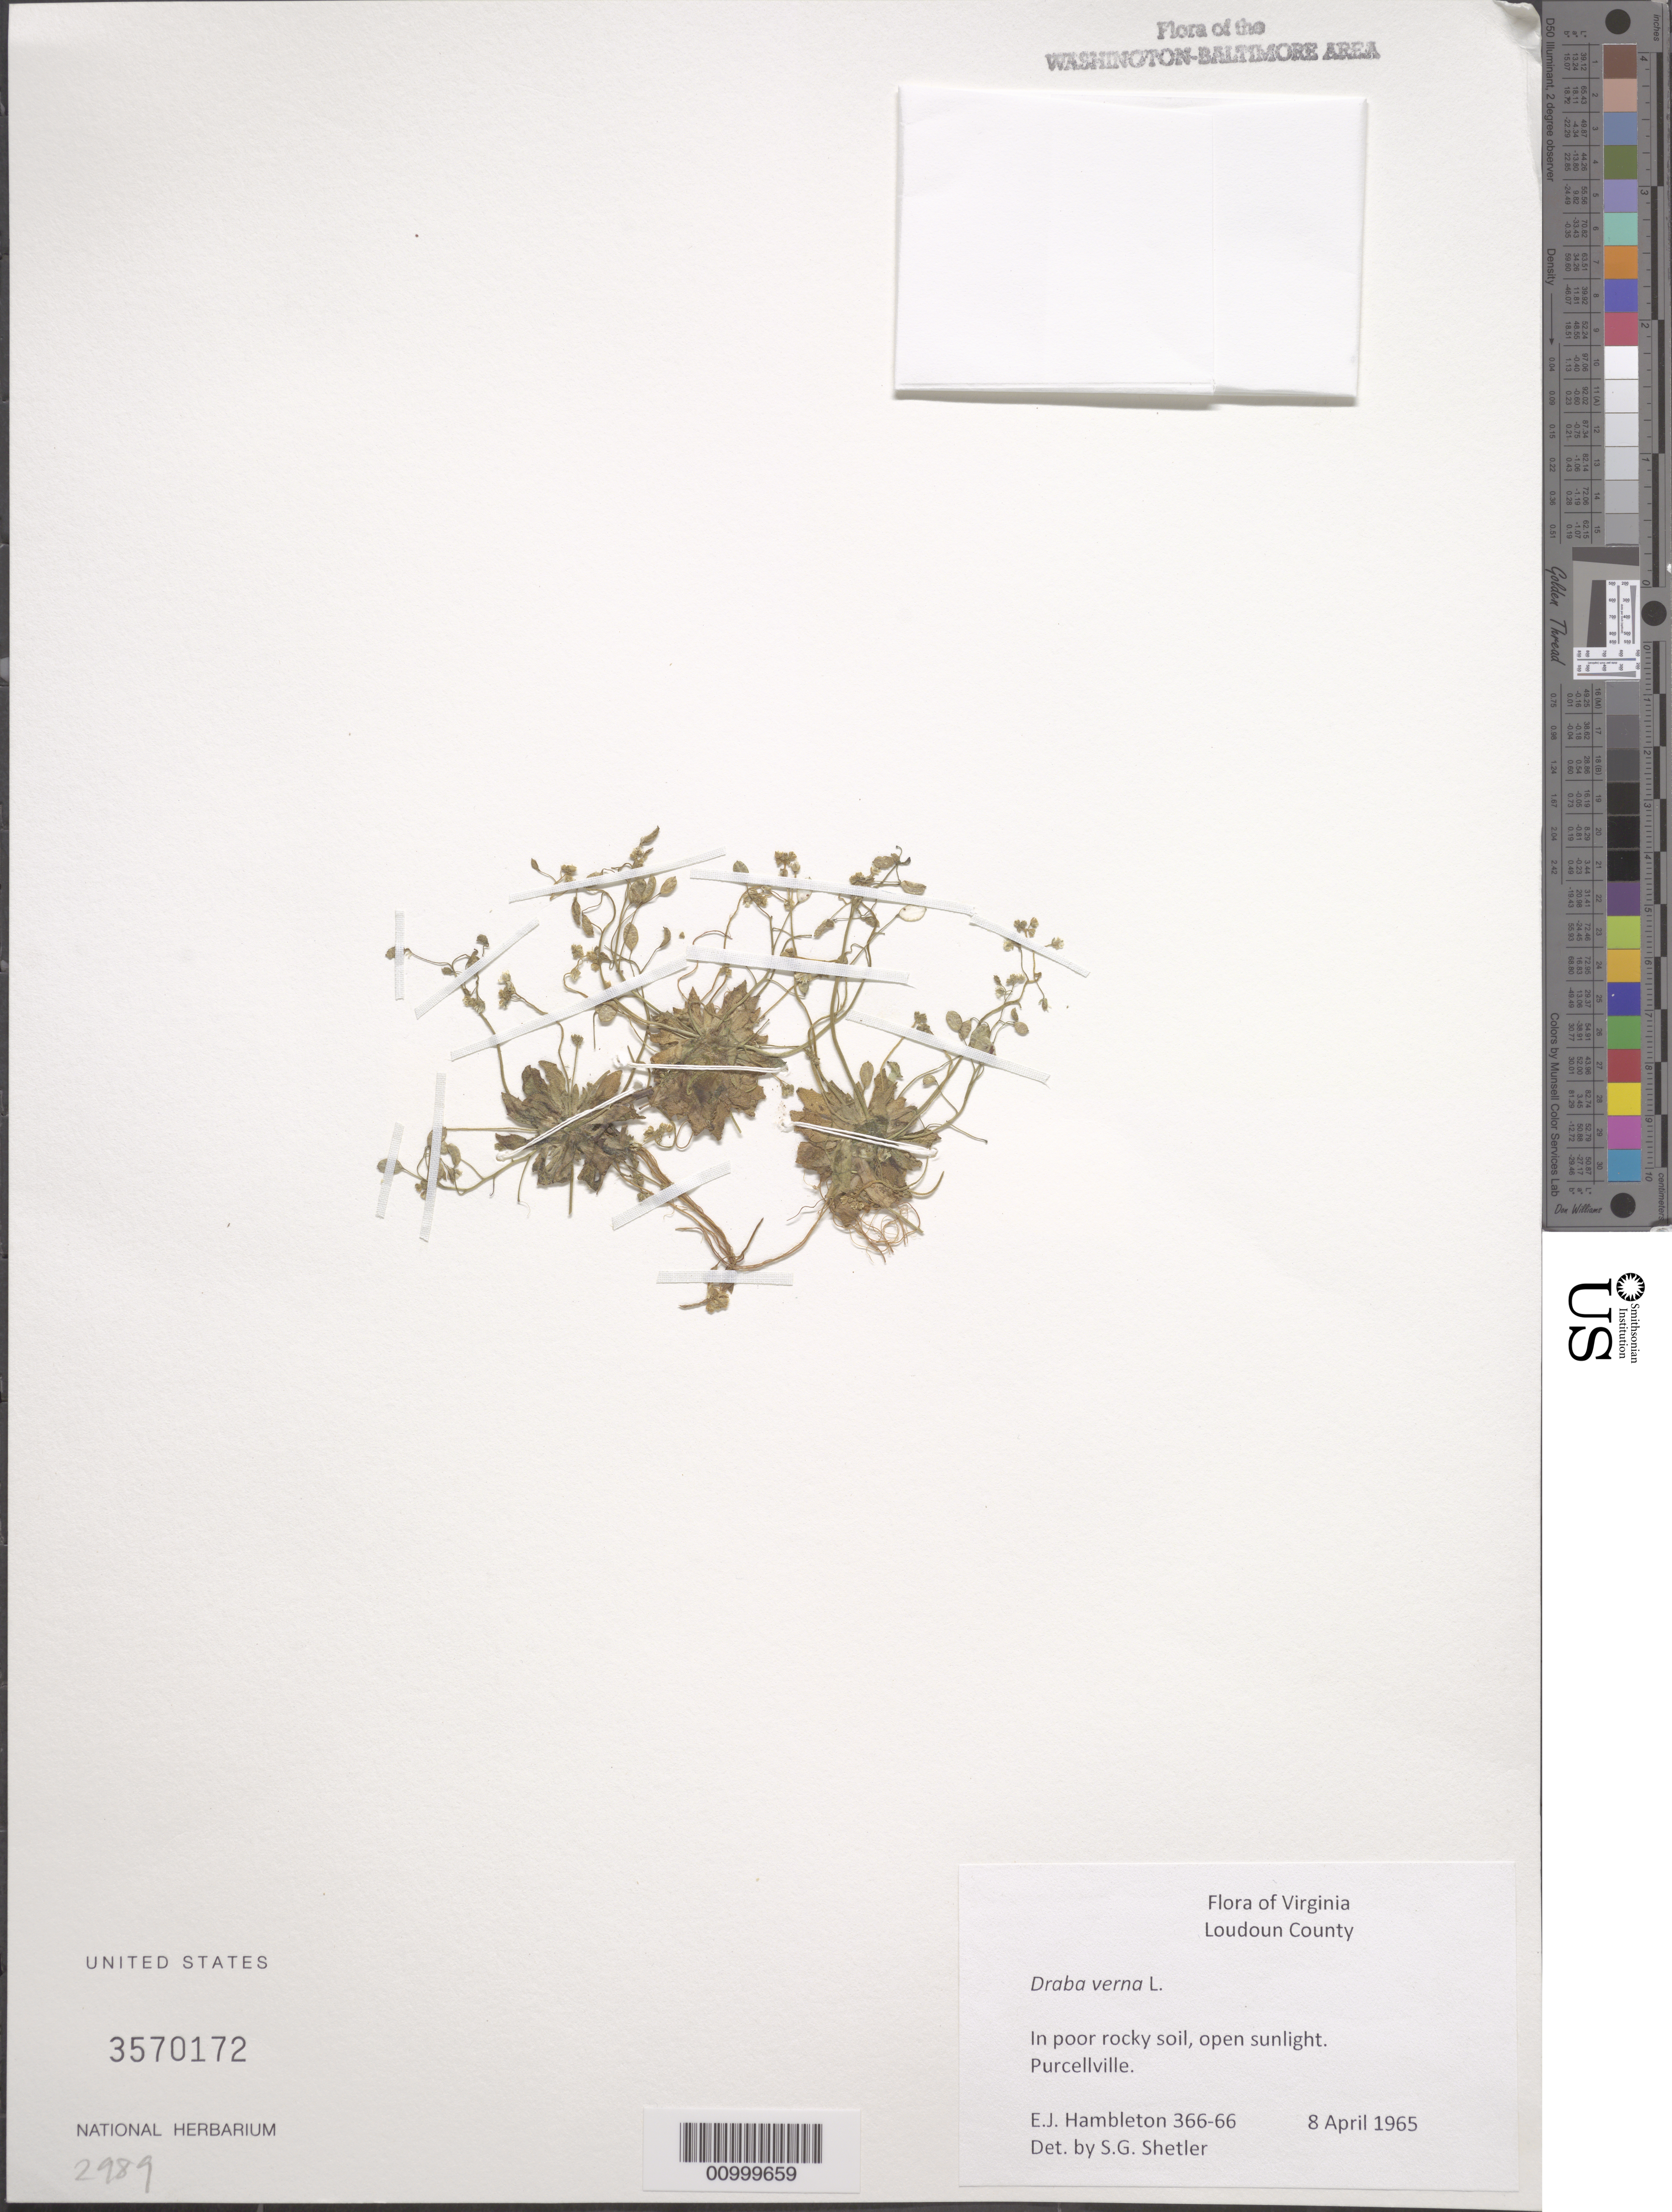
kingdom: Plantae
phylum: Tracheophyta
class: Magnoliopsida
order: Brassicales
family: Brassicaceae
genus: Draba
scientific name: Draba verna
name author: L.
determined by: Shetler, Stanwyn G., (US), NMNH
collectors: E. Hambleton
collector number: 366-66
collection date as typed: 8 April 1965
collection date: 1965-04-08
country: United States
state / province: Virginia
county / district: Loudoun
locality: Purcellville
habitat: In poor rocky soil, open sunlight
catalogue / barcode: US 3570172